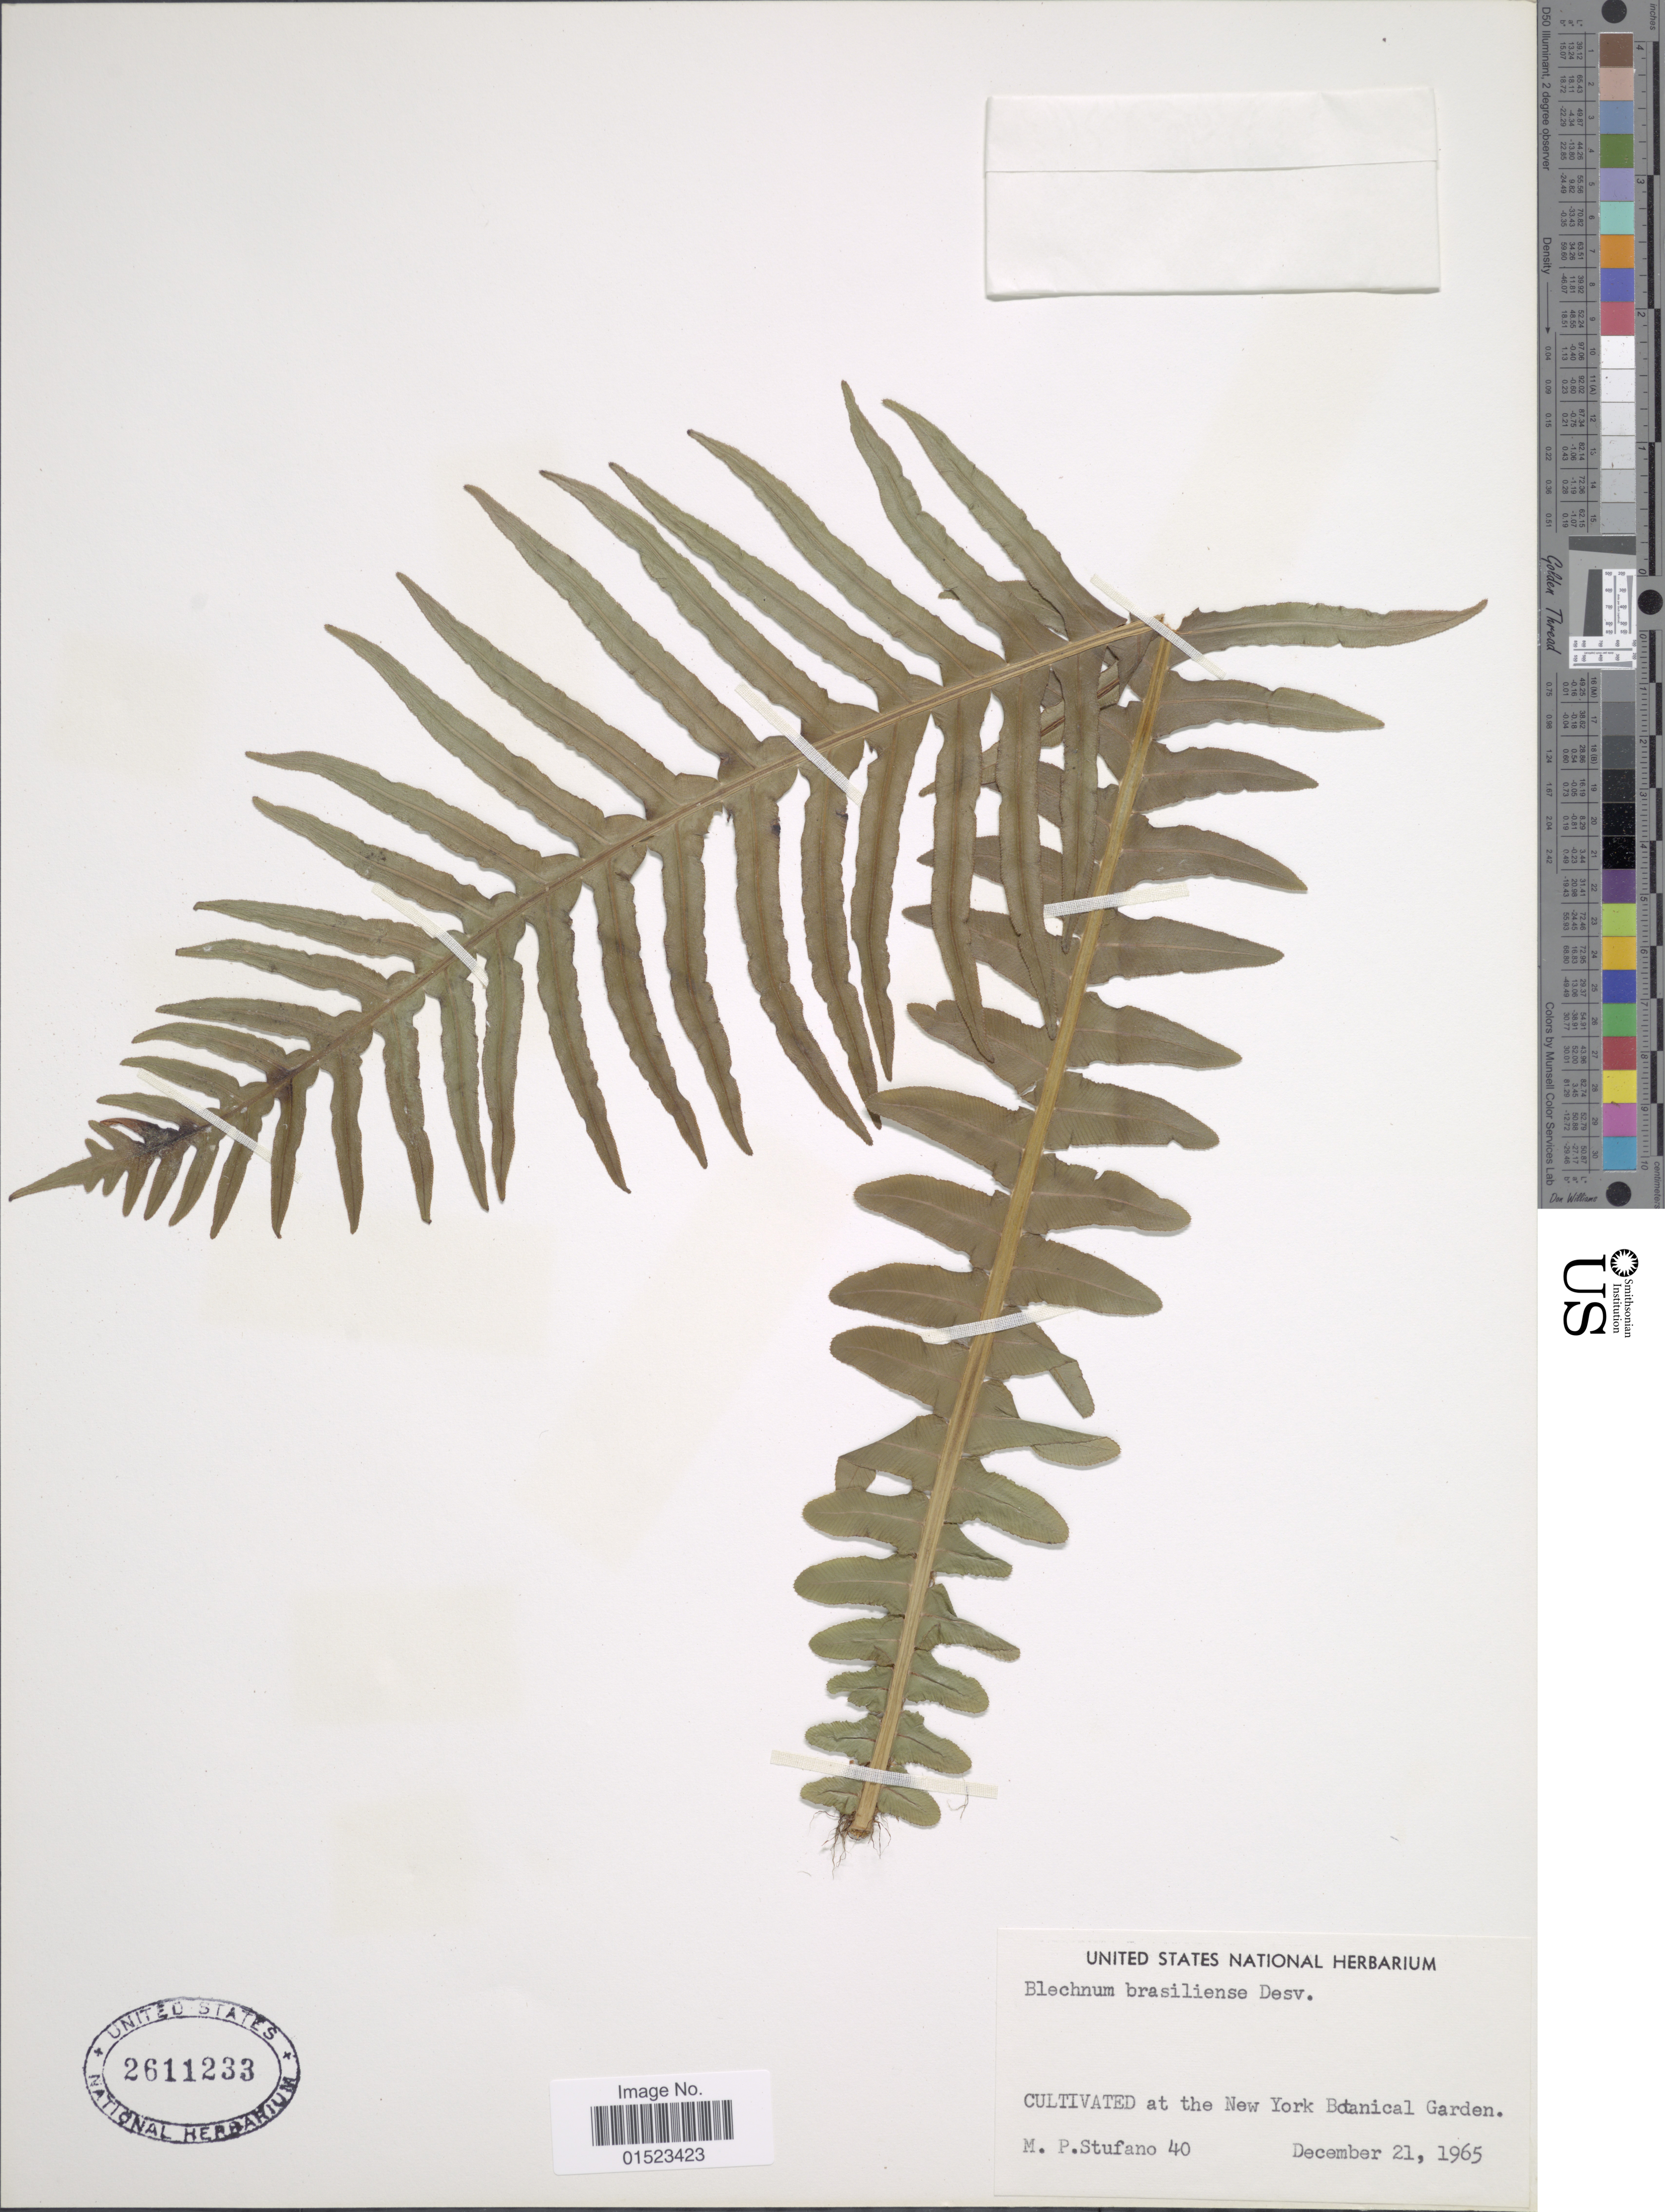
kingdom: Plantae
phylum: Tracheophyta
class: Polypodiopsida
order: Polypodiales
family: Blechnaceae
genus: Blechnum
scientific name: Blechnum brasiliense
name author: Desv.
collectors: M. Stufano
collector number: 40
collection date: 1965-12-21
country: United States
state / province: New York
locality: New York Botanical Garden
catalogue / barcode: US 2611233